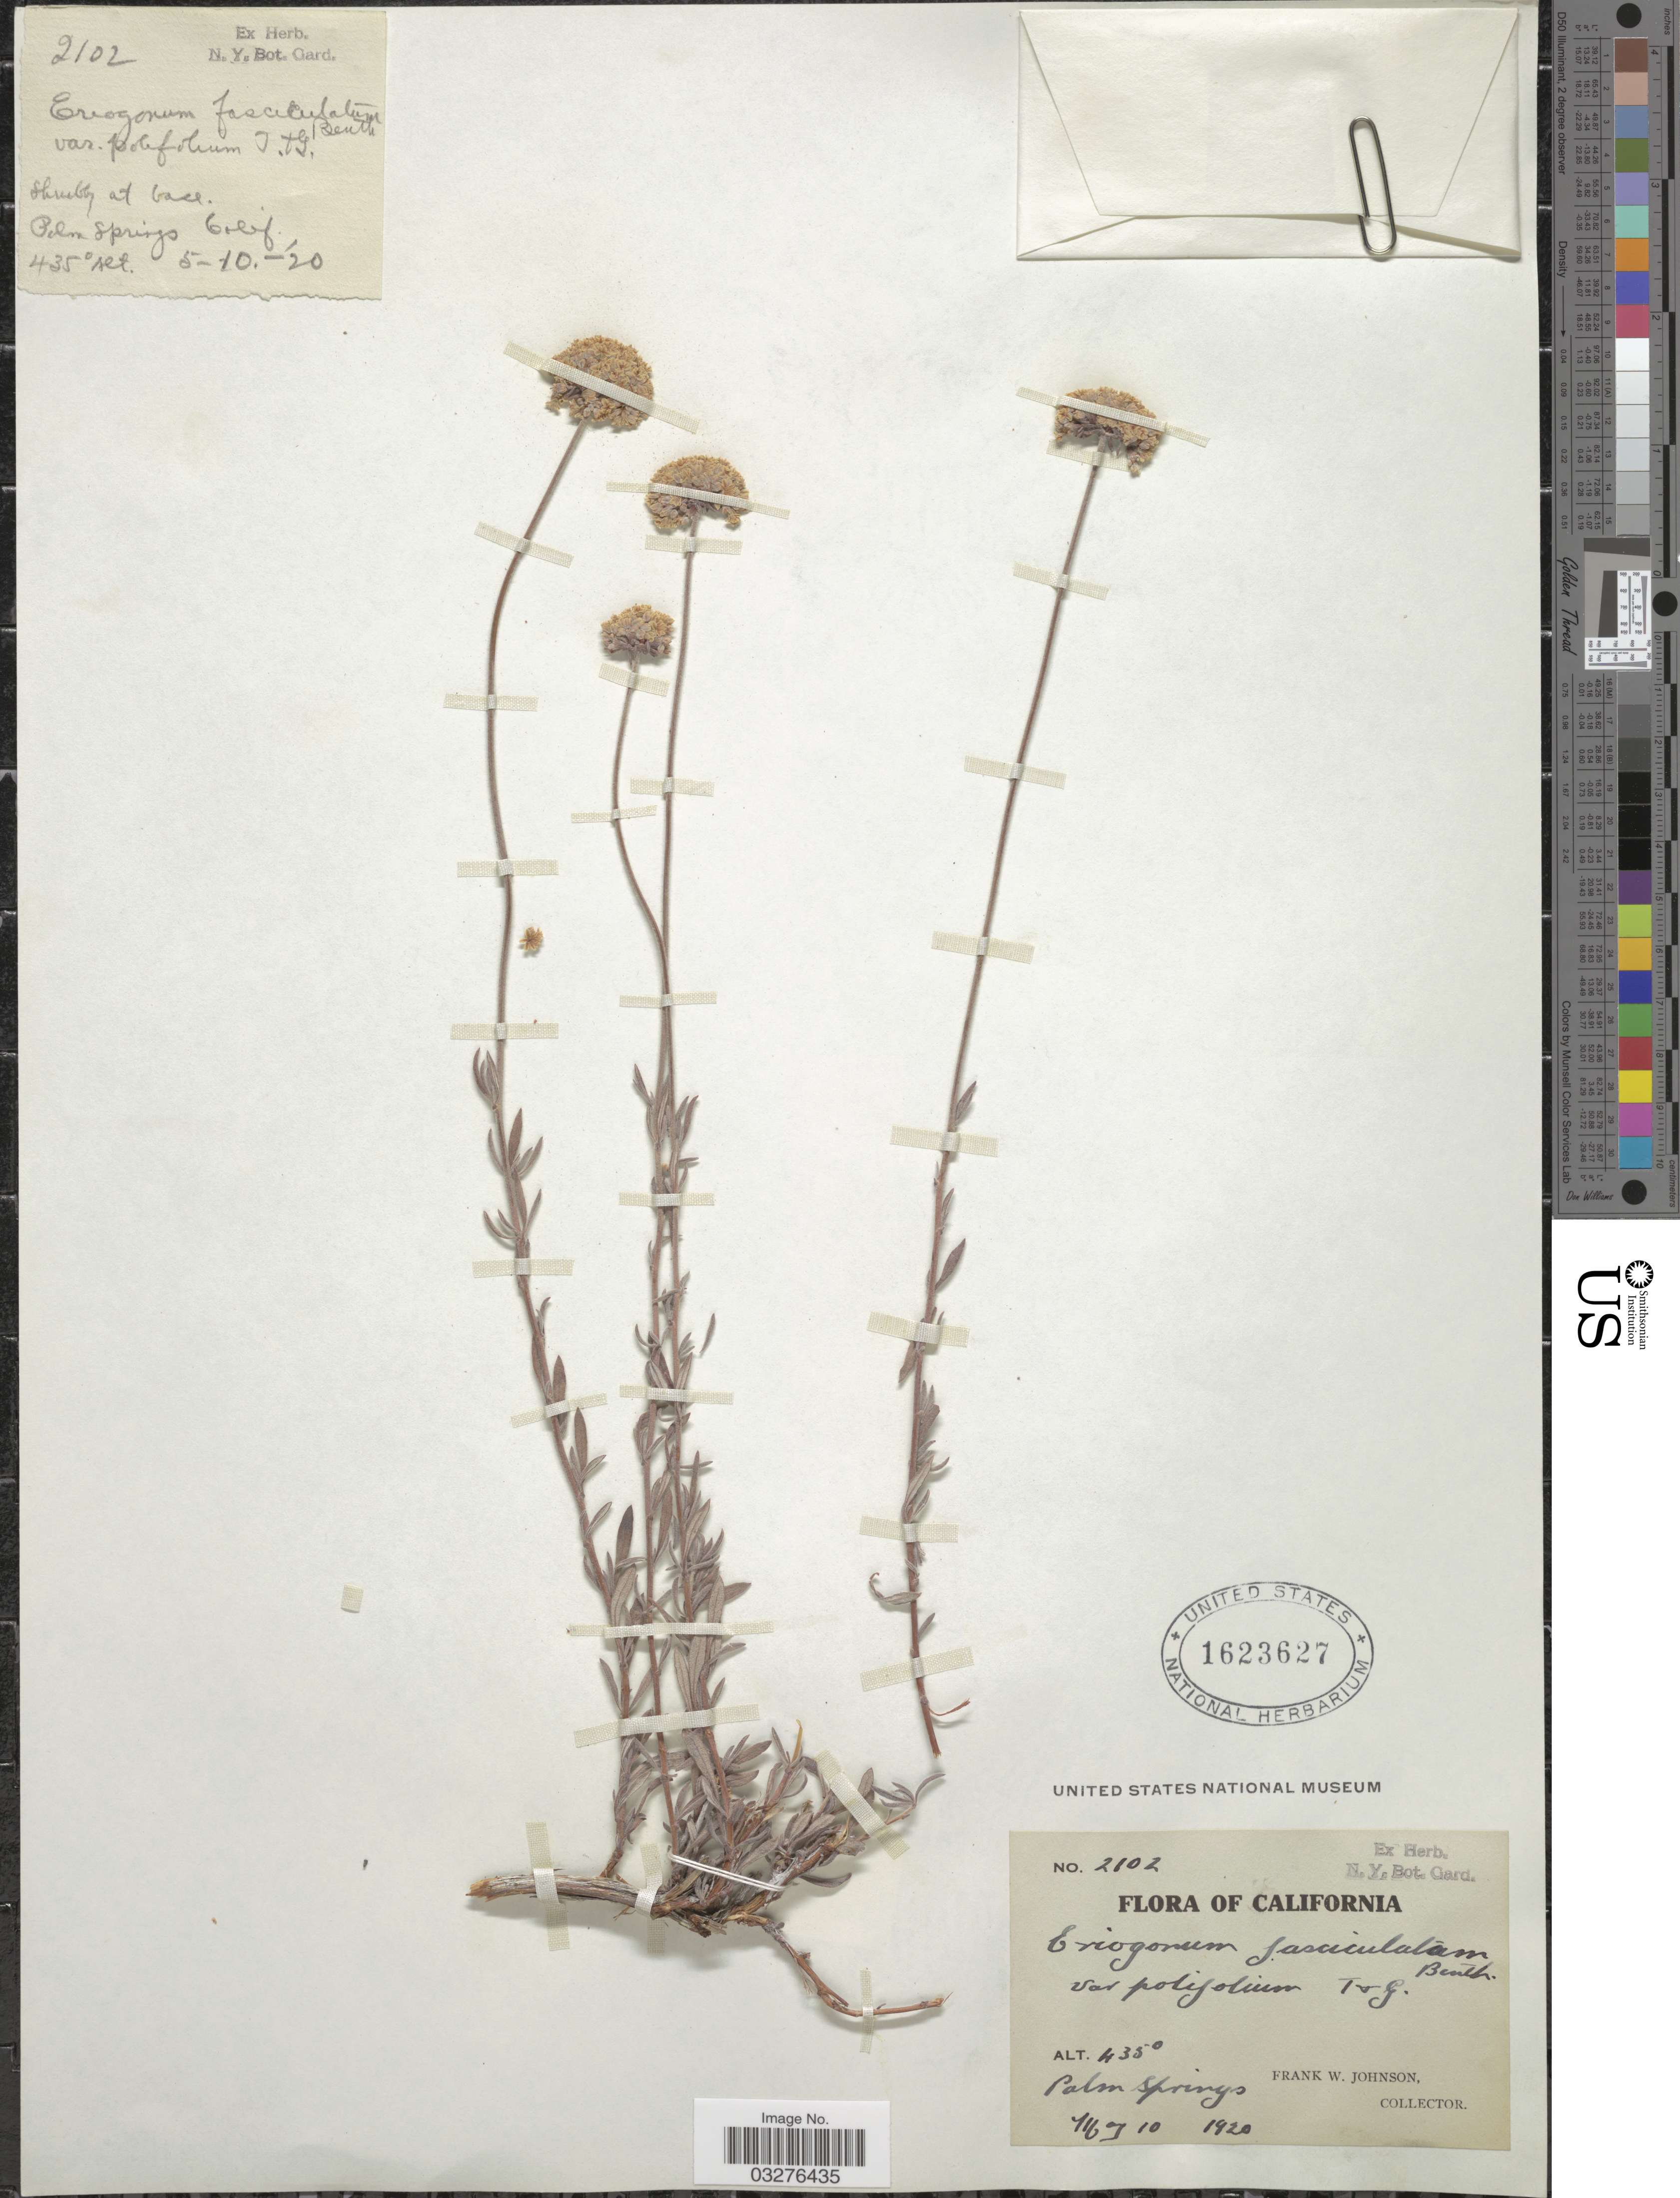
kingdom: Plantae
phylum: Tracheophyta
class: Magnoliopsida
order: Caryophyllales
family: Polygonaceae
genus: Eriogonum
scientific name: Eriogonum fasciculatum var. polifolium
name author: (Benth.) Torr. & A. Gray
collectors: F. W. Johnson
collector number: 2102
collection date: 1920-06-01/1920-06-10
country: United States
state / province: California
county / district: Riverside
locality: Palm Springs.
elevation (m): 133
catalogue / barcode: US 1623627